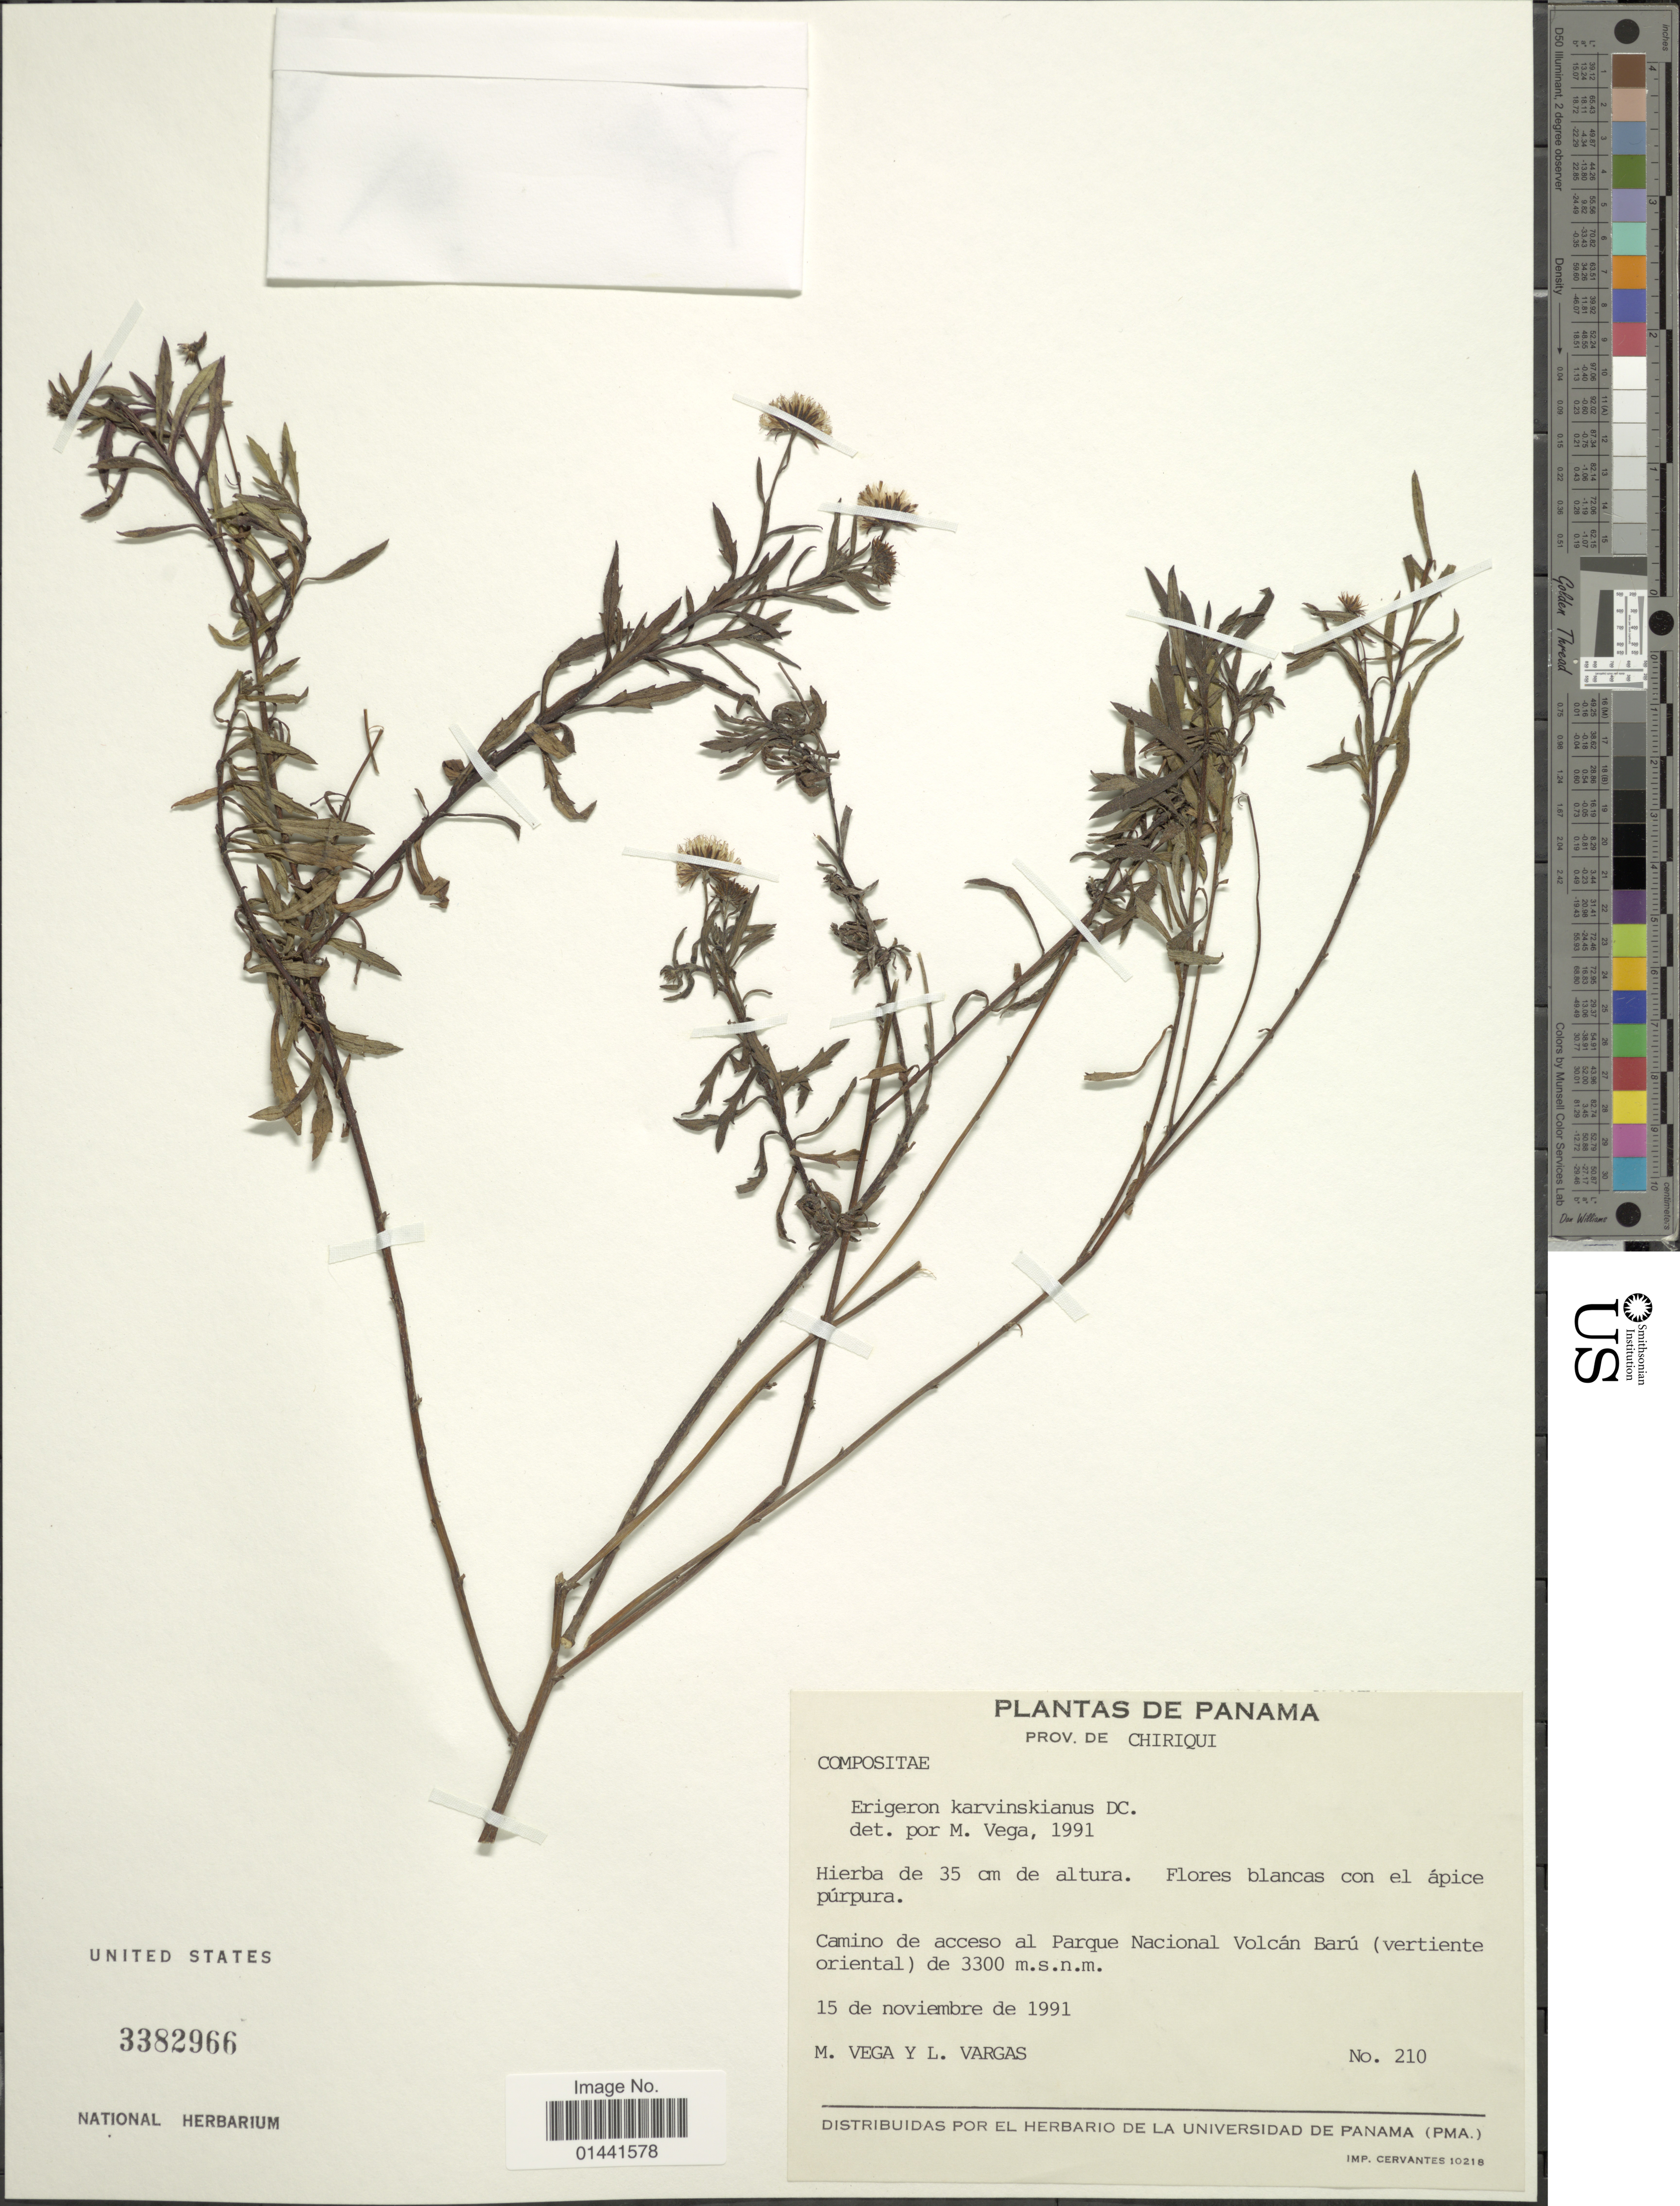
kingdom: Plantae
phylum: Tracheophyta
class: Magnoliopsida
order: Asterales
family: Asteraceae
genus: Erigeron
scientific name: Erigeron karvinskianus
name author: DC.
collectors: M. Vega & L. Vargas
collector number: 210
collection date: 1991-11-15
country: Panama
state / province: Chiriqui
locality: Camino de acceso al Parque Nacional Volcán Barú (vertiente oriental)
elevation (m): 3300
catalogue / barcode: US 3382966